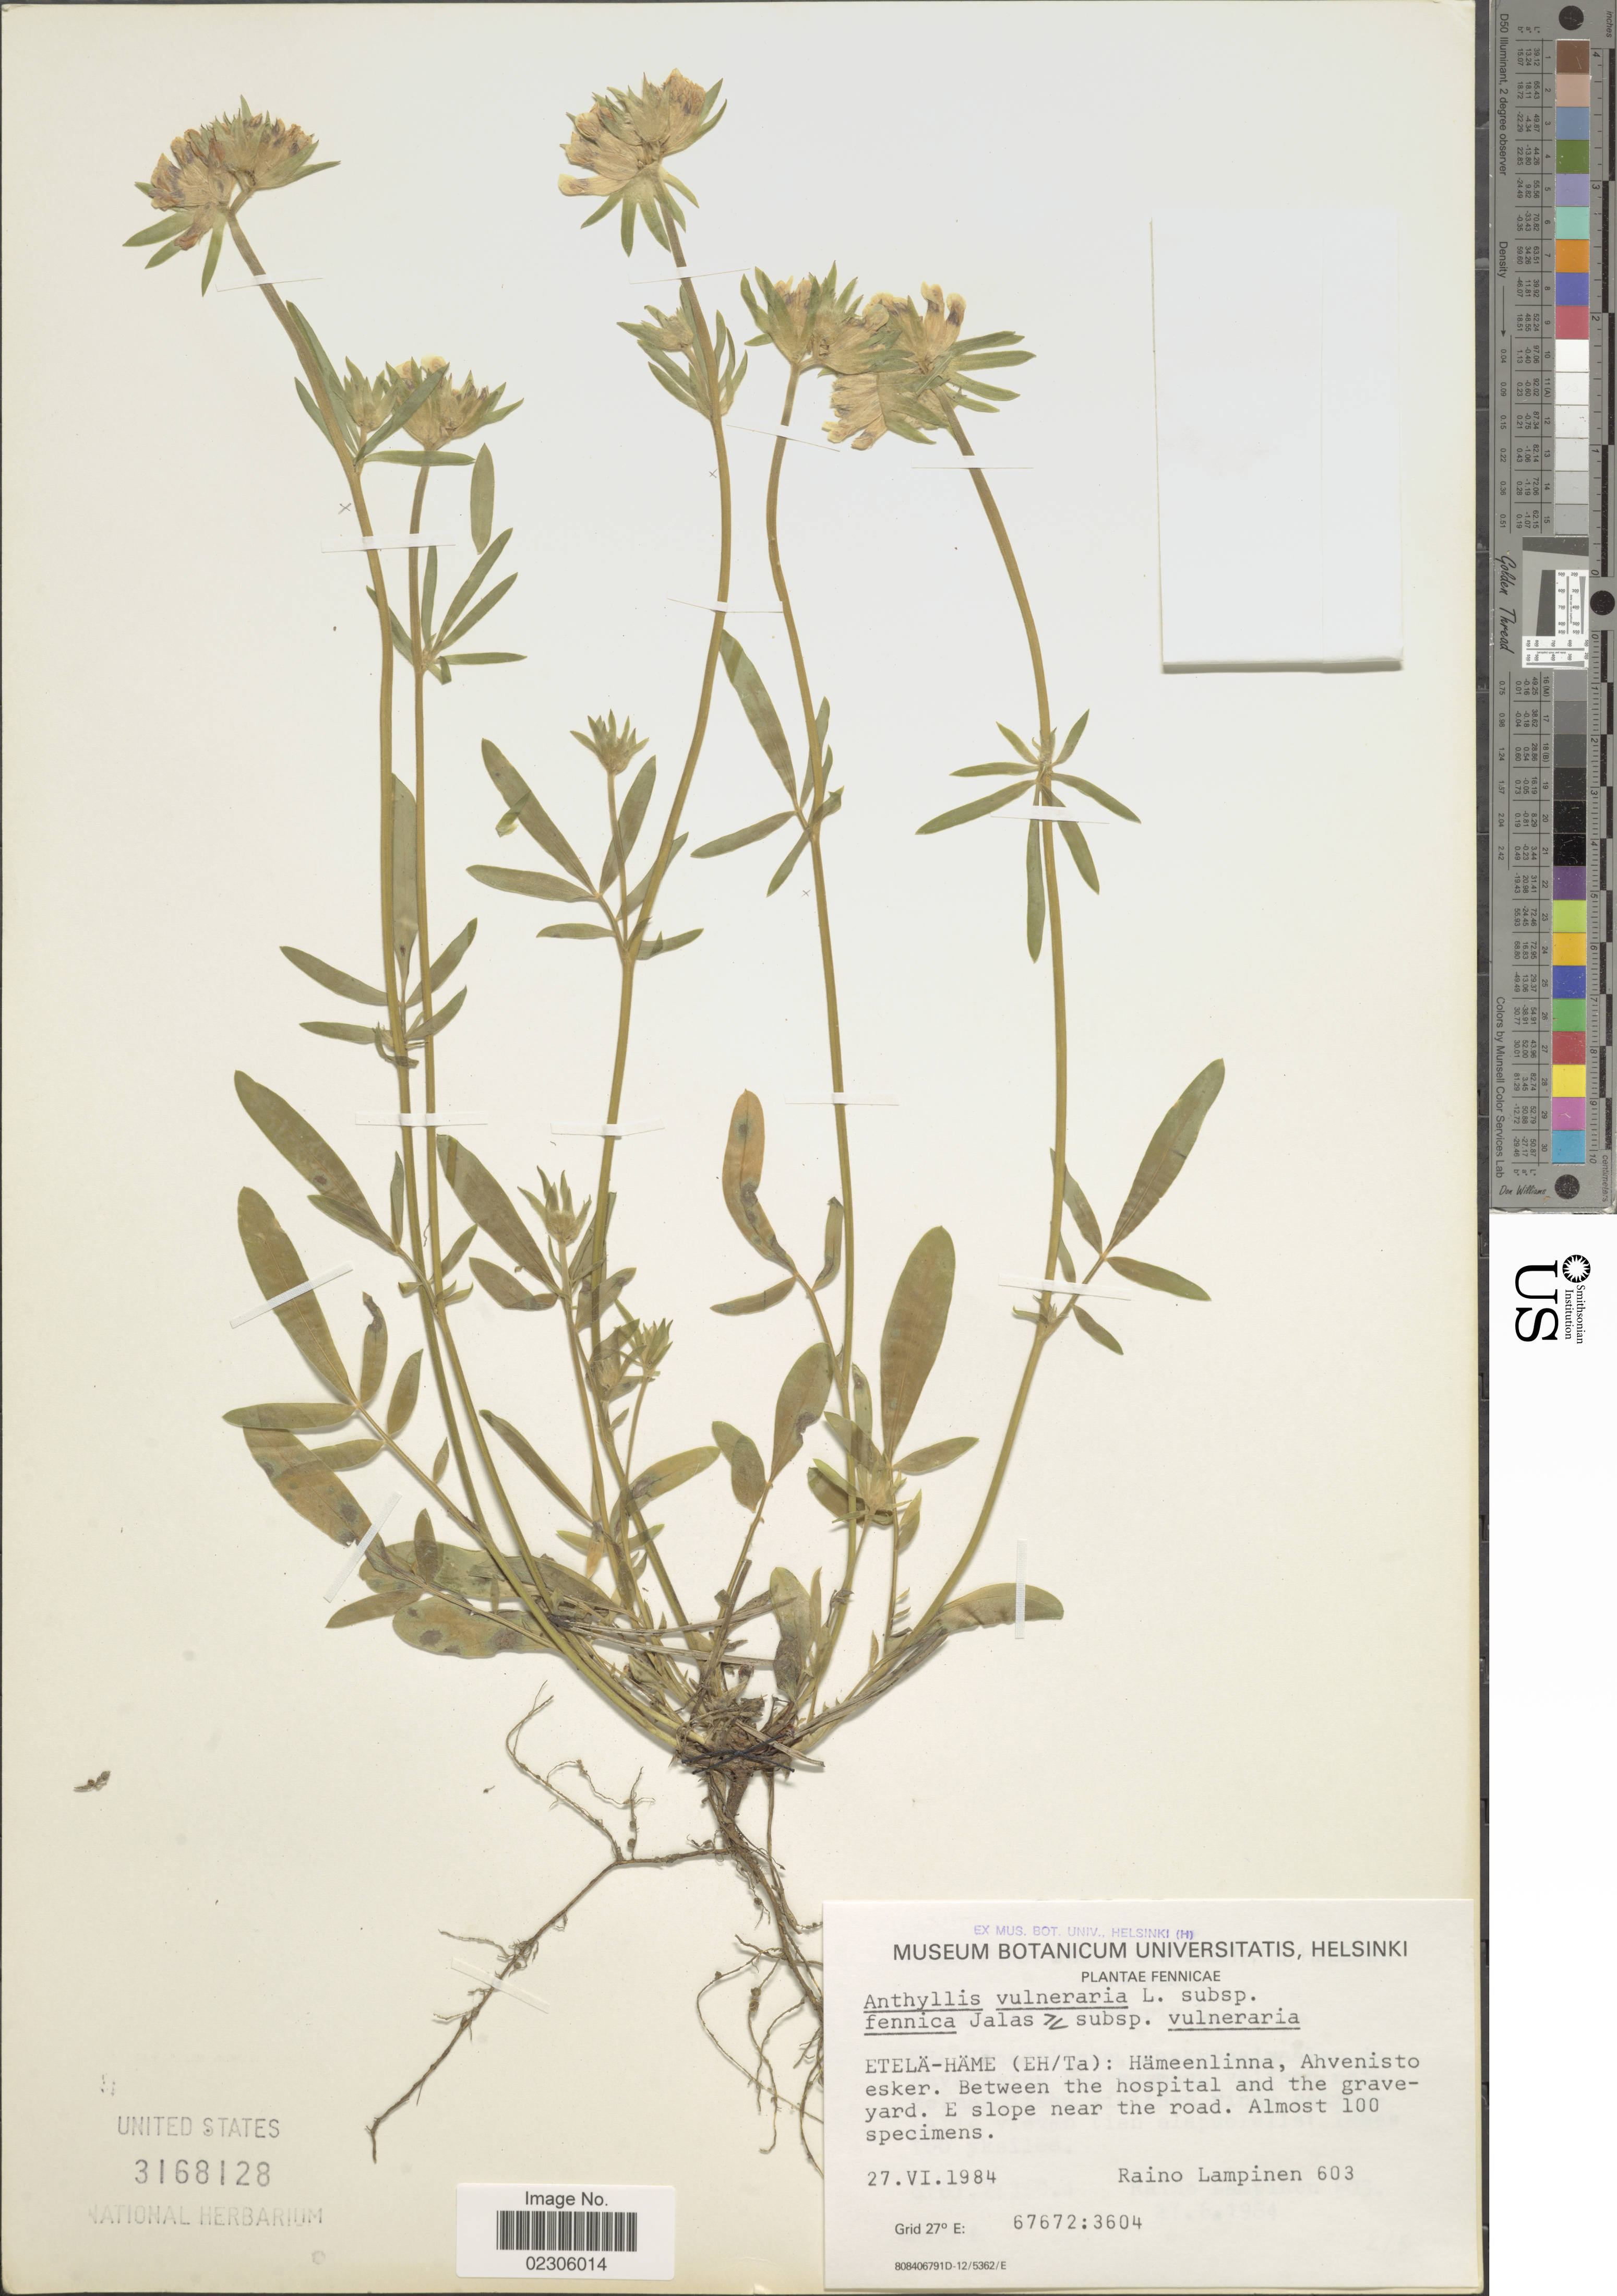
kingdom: Plantae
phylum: Tracheophyta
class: Magnoliopsida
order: Fabales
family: Fabaceae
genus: Anthyllis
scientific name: Anthyllis vulneraria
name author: L.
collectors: R. Lampinen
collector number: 603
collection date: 1984-06-27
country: Finland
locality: Fennicae, Etela-Hame (Eh/Ta), Hameenlinna, Ahvenisto esker, between the hospital and the graveyard, E slope near the road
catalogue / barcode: US 3168128